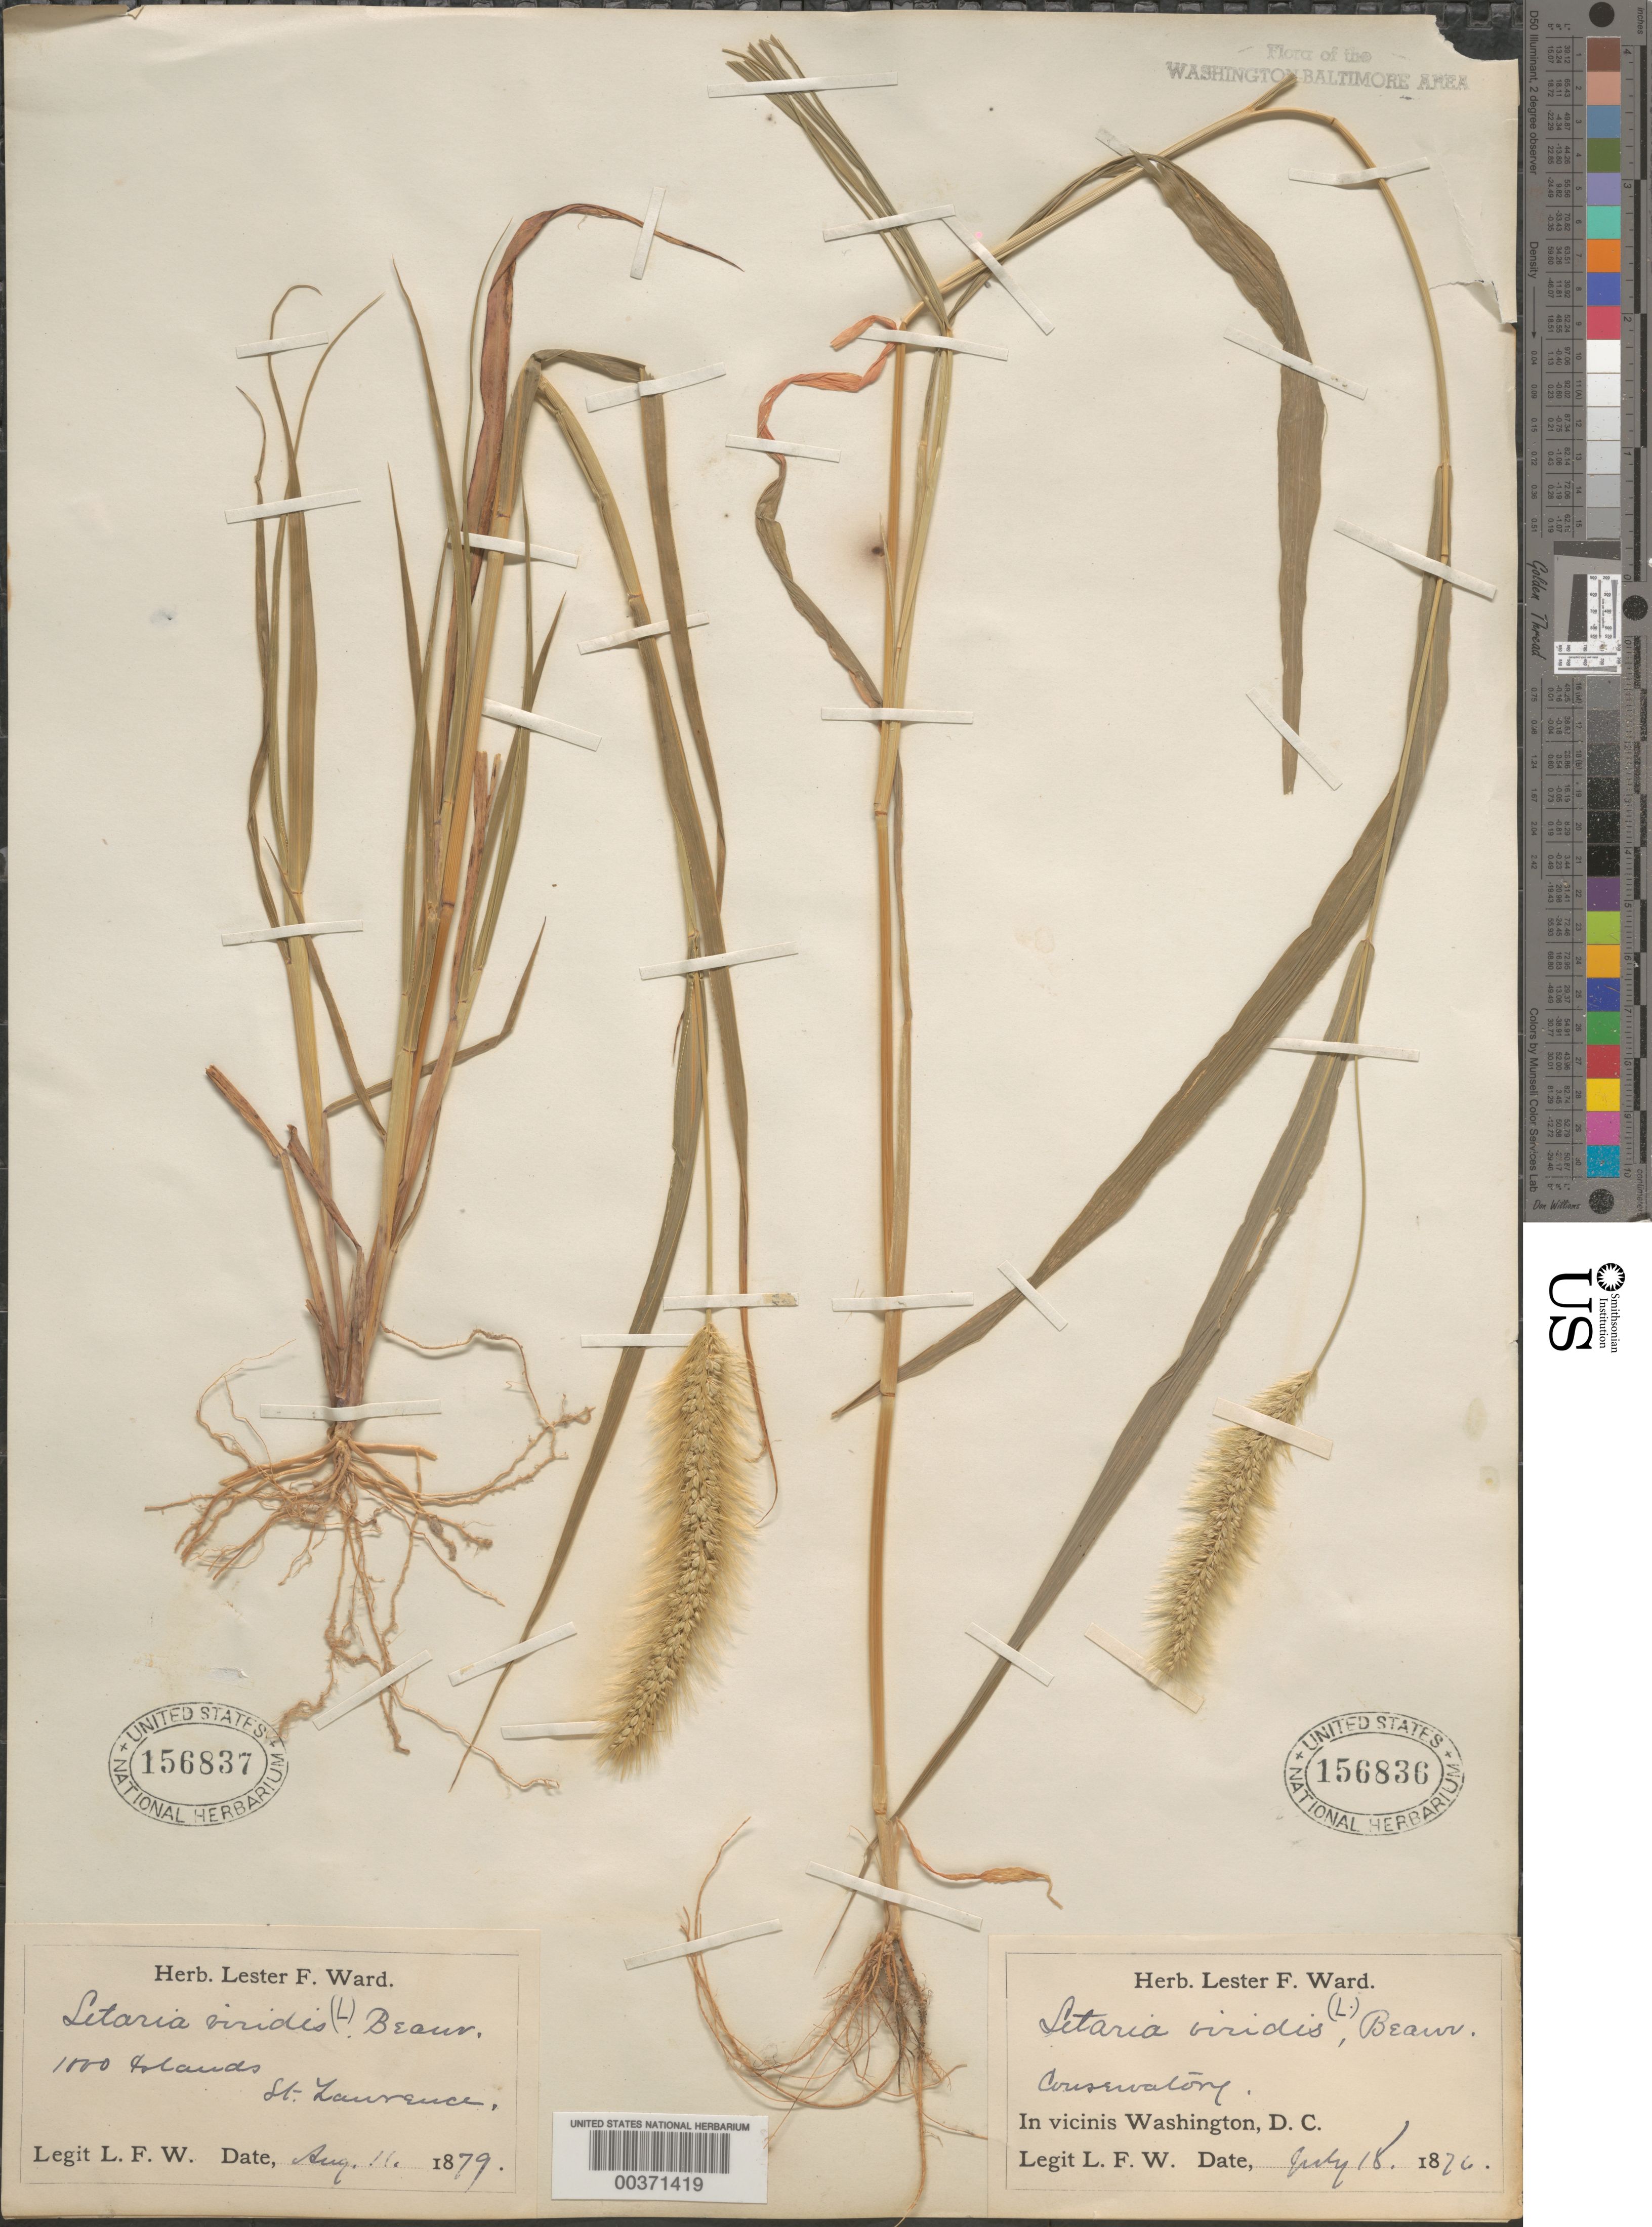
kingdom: Plantae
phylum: Tracheophyta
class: Liliopsida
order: Poales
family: Poaceae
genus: Setaria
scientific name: Setaria viridis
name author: (L.) P. Beauv.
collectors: L. F. Ward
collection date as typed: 18 Jul 1876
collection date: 1876-07-18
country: United States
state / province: District of Columbia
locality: Conservatory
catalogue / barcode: US 156836